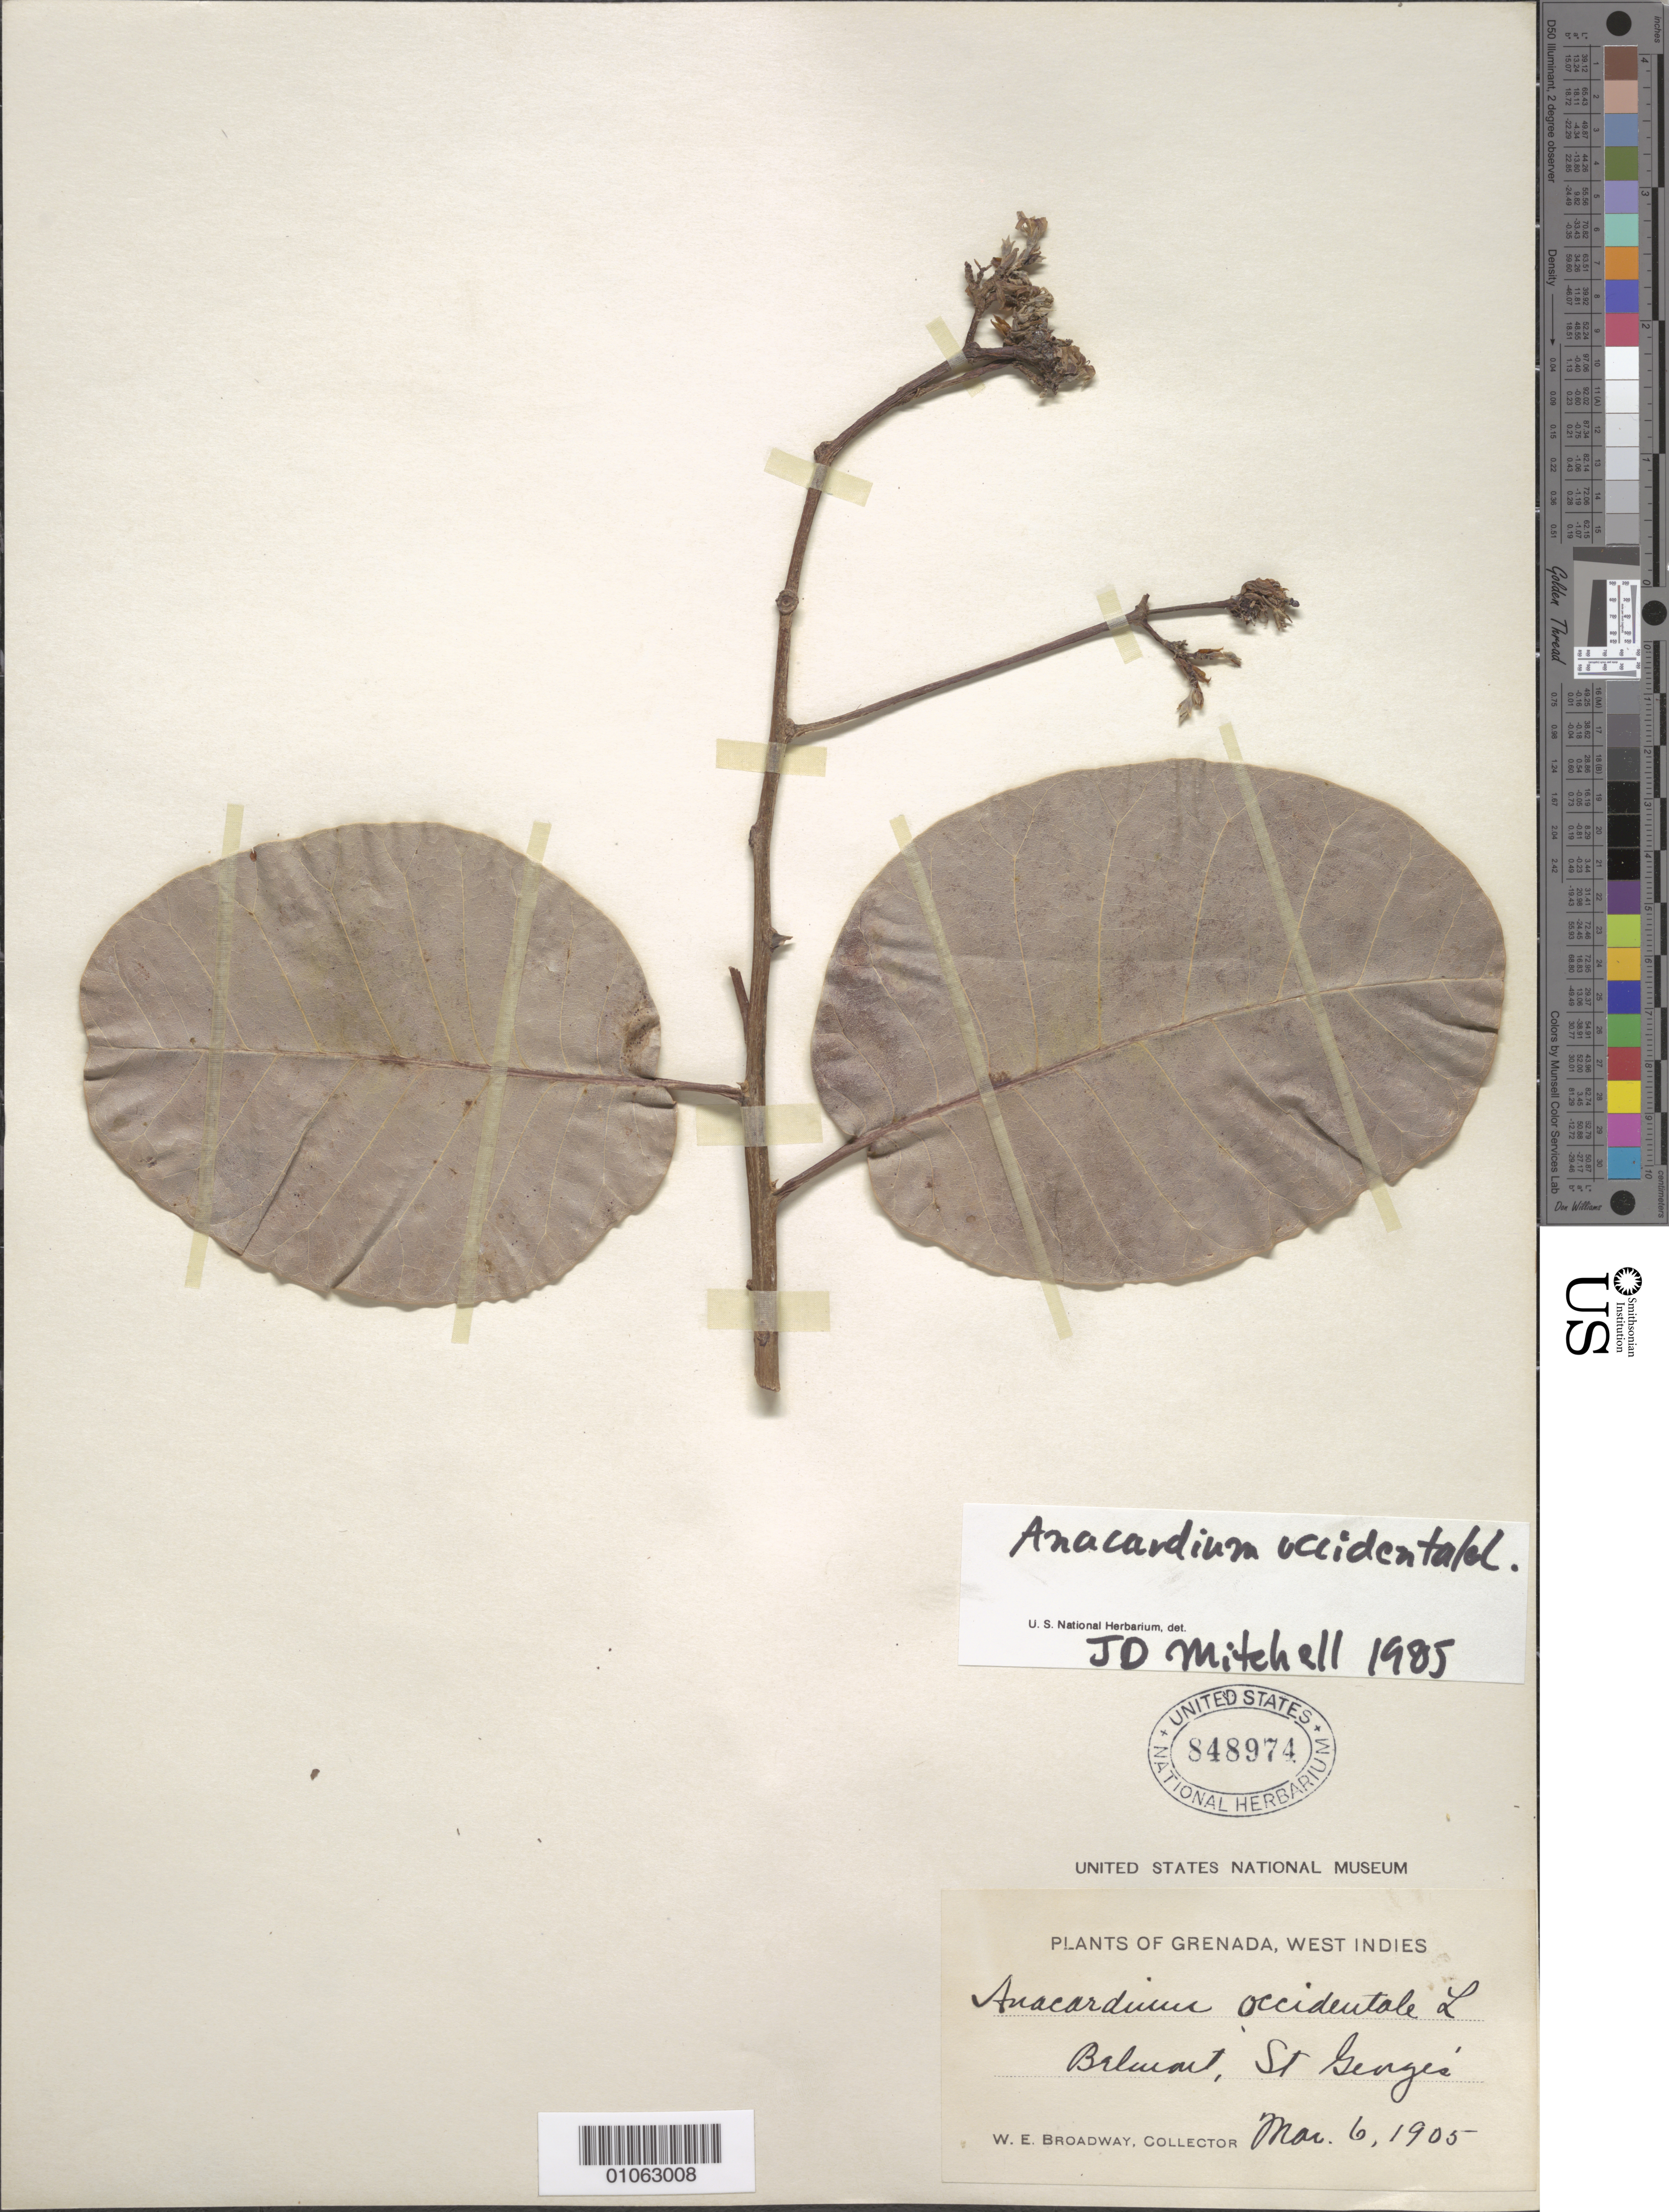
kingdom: Plantae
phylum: Tracheophyta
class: Magnoliopsida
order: Sapindales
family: Anacardiaceae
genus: Anacardium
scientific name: Anacardium occidentale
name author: L.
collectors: W. E. Broadway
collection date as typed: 06 Mar 1905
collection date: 1905-03-06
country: Grenada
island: Grenada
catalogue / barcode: US 848974